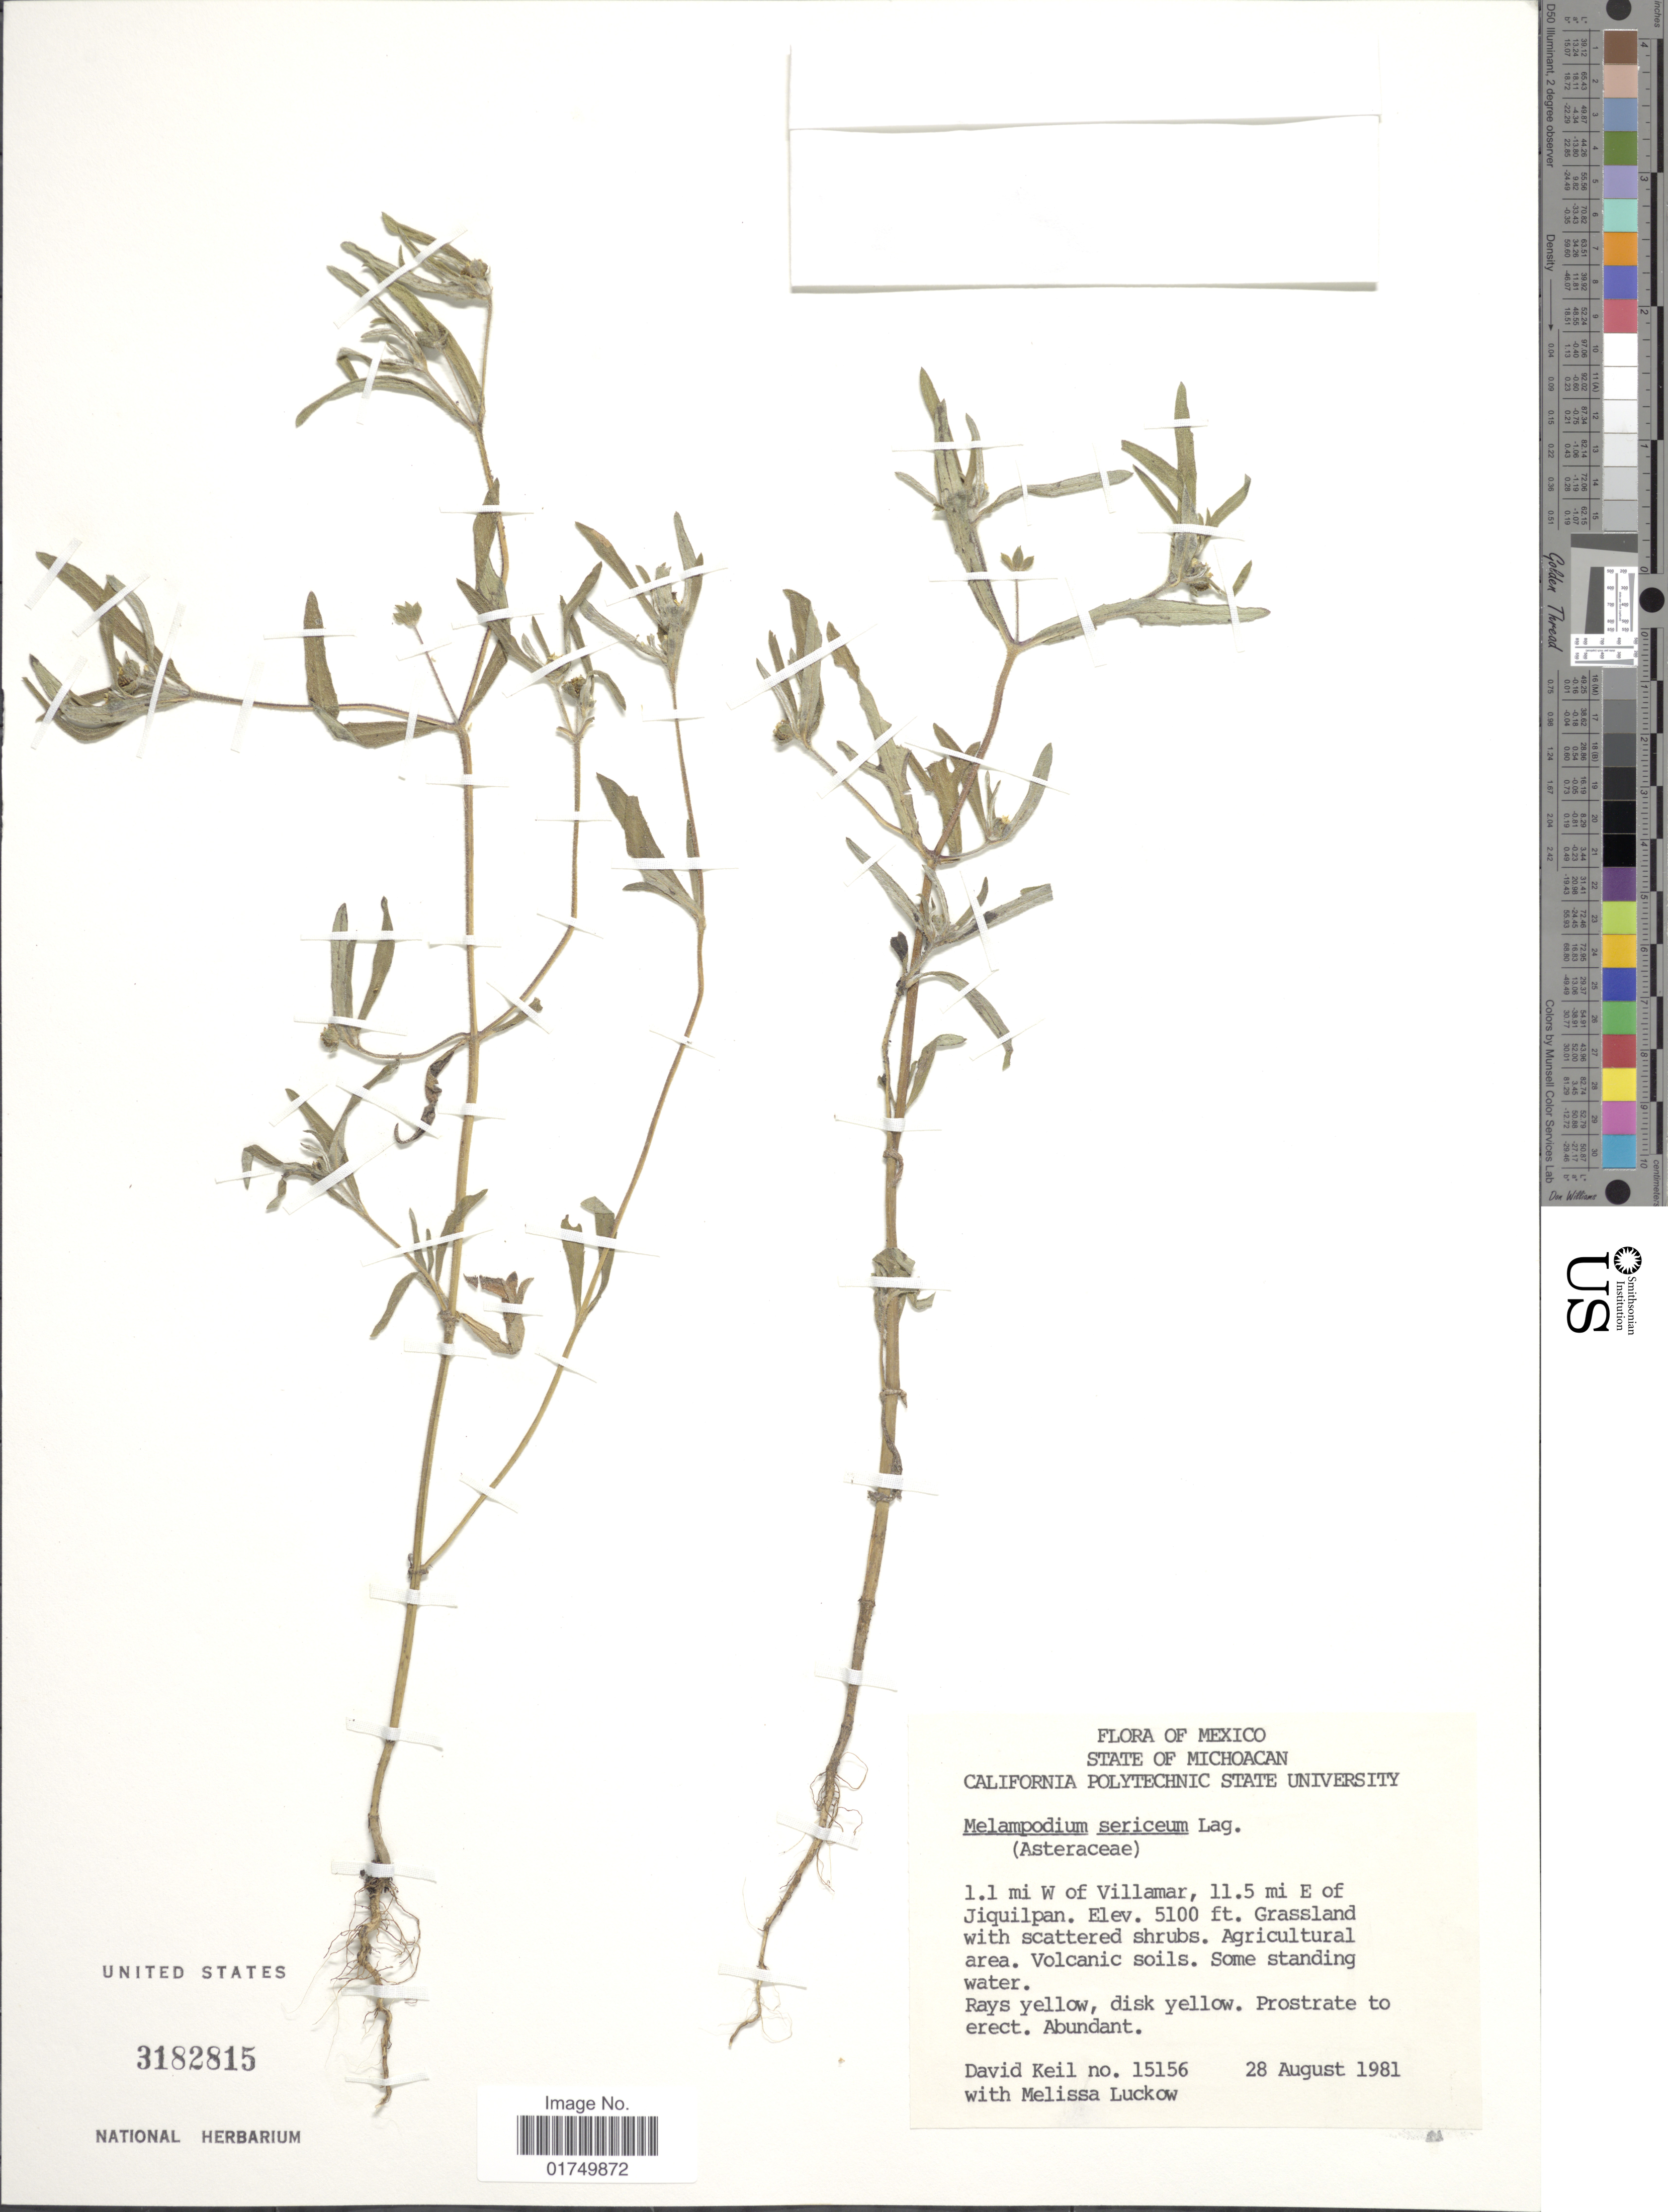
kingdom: Plantae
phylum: Tracheophyta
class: Magnoliopsida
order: Asterales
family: Asteraceae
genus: Melampodium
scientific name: Melampodium sericeum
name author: Kunth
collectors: D. J. Keil & M. A. Luckow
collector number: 15156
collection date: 1981-08-28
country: Mexico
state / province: Michoacán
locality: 1.1 mi W of Villamer, 11.5 mi E of Jiquilpan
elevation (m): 1554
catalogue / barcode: US 3182815